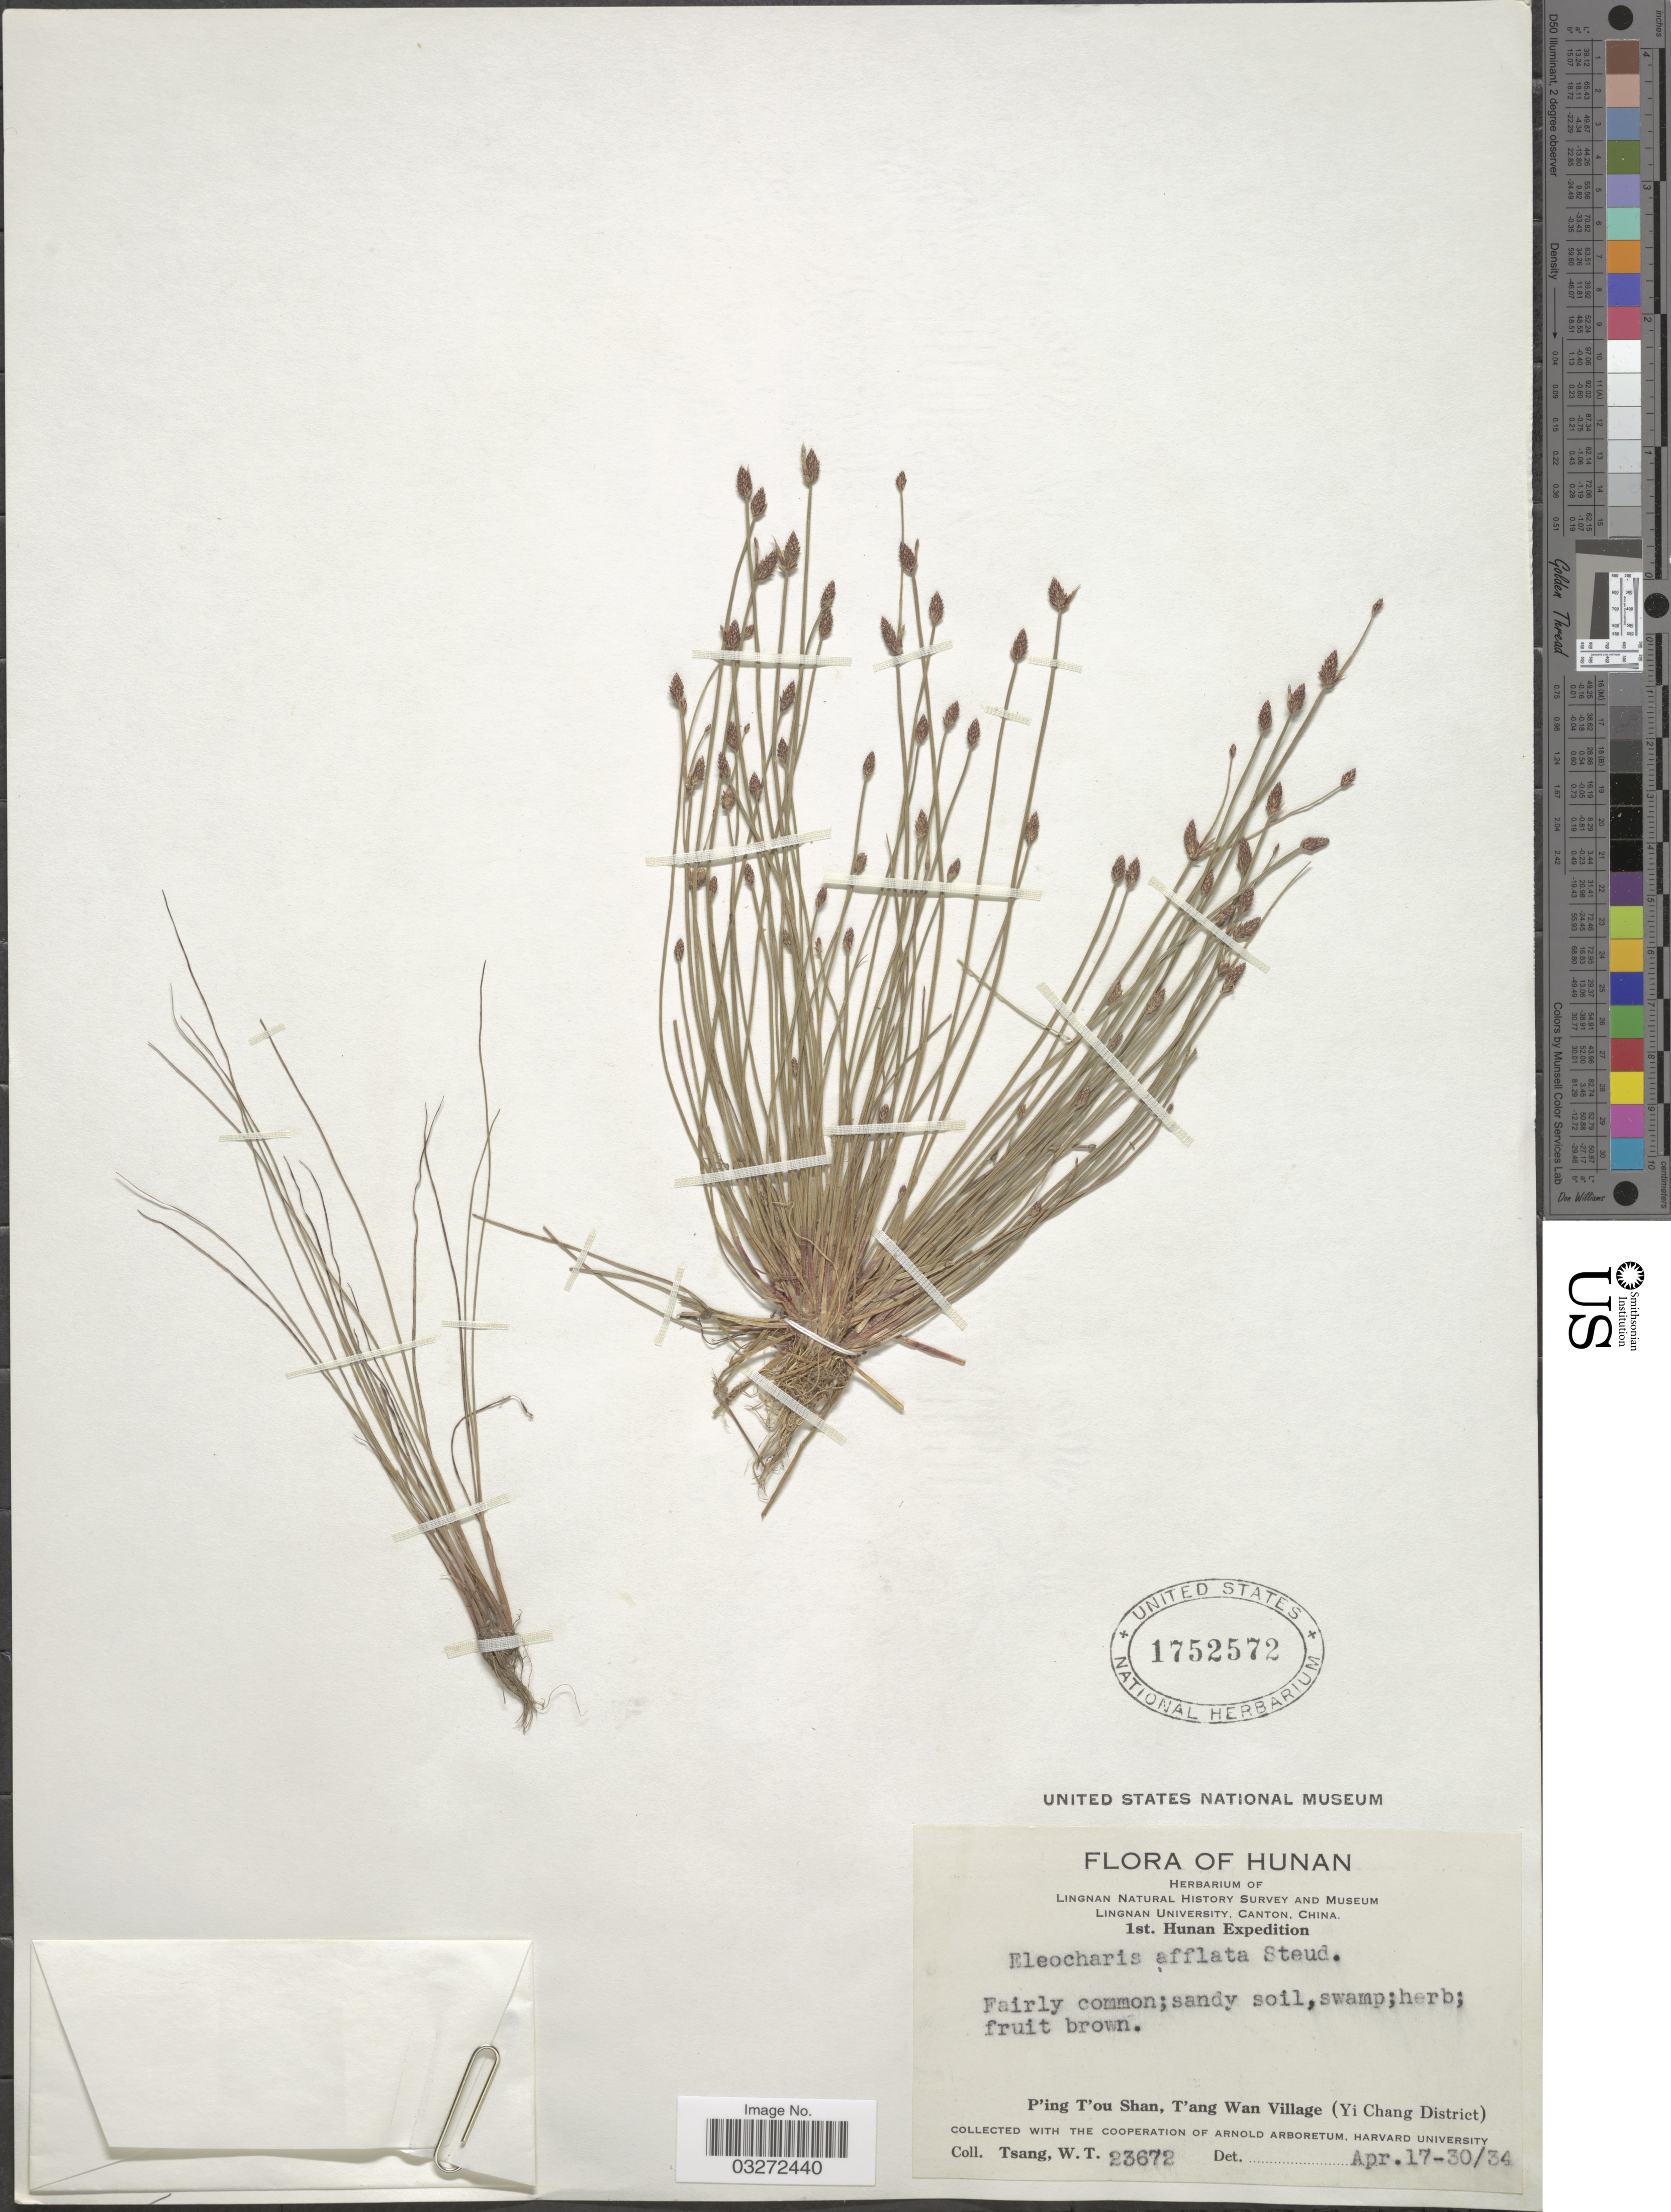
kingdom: Plantae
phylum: Tracheophyta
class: Liliopsida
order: Poales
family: Cyperaceae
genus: Eleocharis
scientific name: Eleocharis congesta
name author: D. Don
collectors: W. T. Tsang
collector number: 23672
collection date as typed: Transcribed d/m/y: 17/4/30 to 17/4/34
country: China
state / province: Hunan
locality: P'ing T'ou Shan, T'ang Wan Village (Yi Chang District).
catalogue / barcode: US 1752572